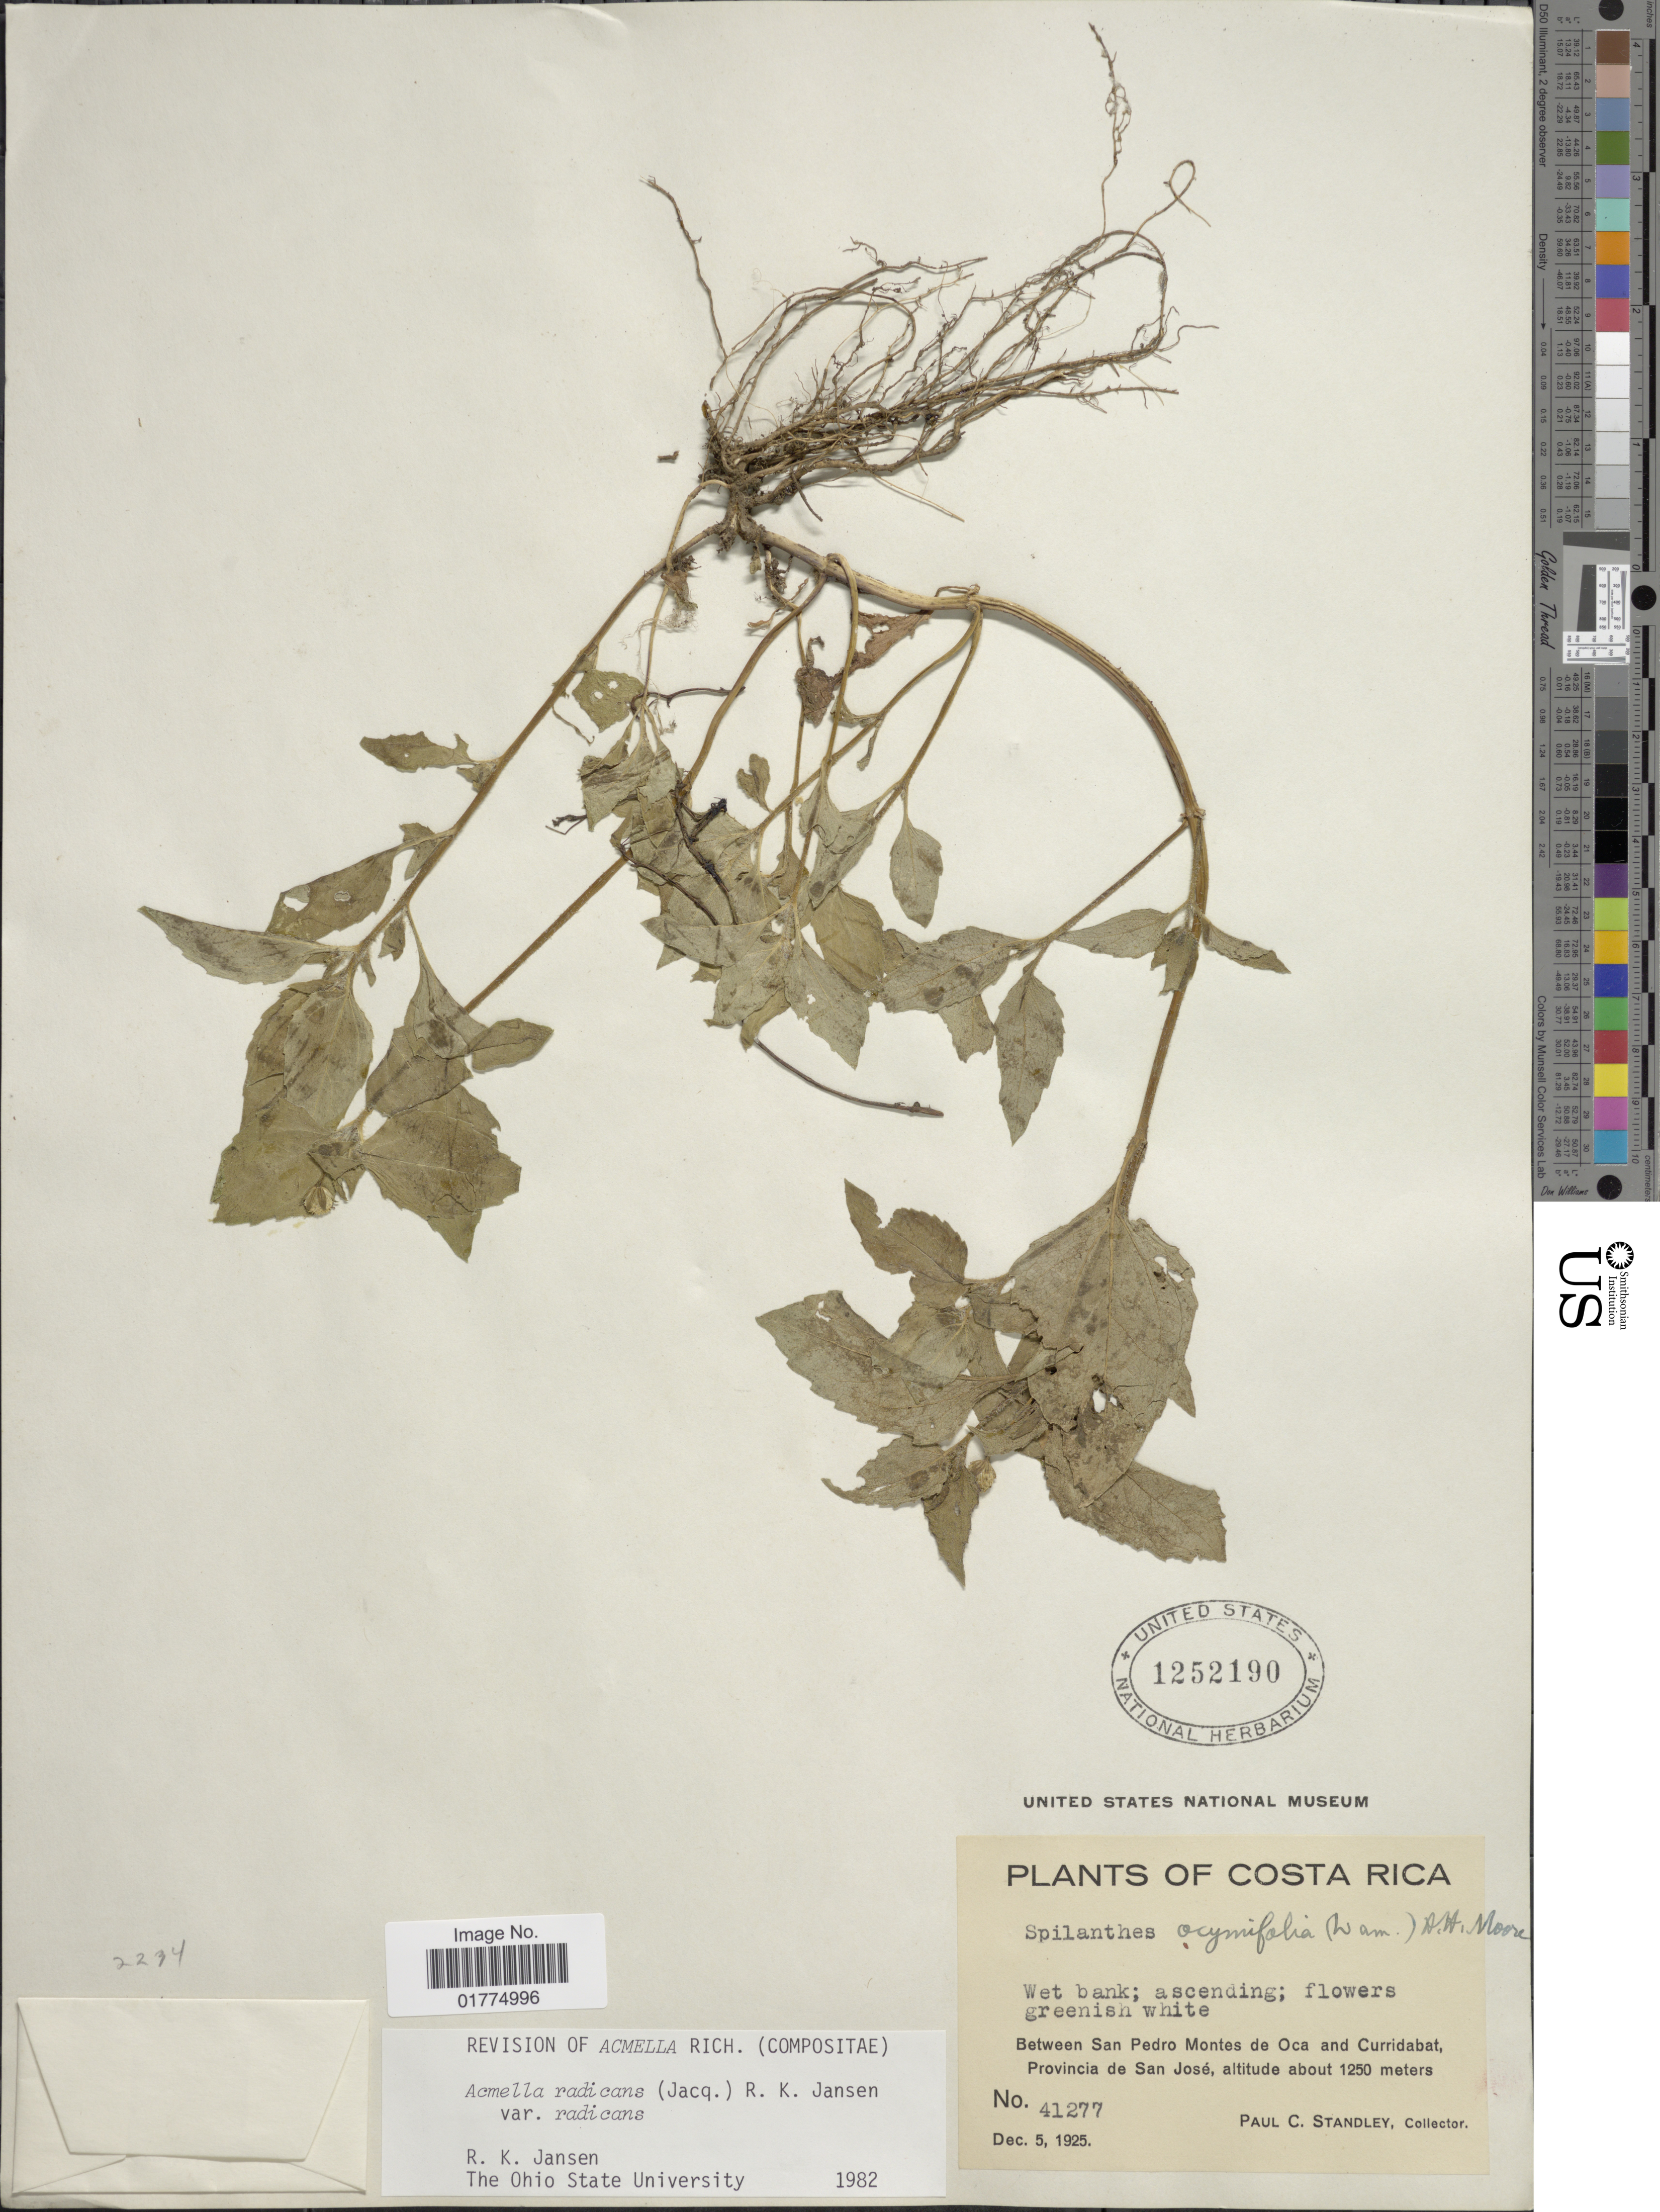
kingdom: Plantae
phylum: Tracheophyta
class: Magnoliopsida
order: Asterales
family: Asteraceae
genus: Acmella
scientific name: Acmella radicans var. radicans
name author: (Jacq.) R.K. Jansen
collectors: P. C. Standley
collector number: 41277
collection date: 1925-12-05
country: Costa Rica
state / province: San José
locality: Between San Pedro Montes de Oca and Curridabat, Provincia de San José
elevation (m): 1250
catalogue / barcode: US 1252190